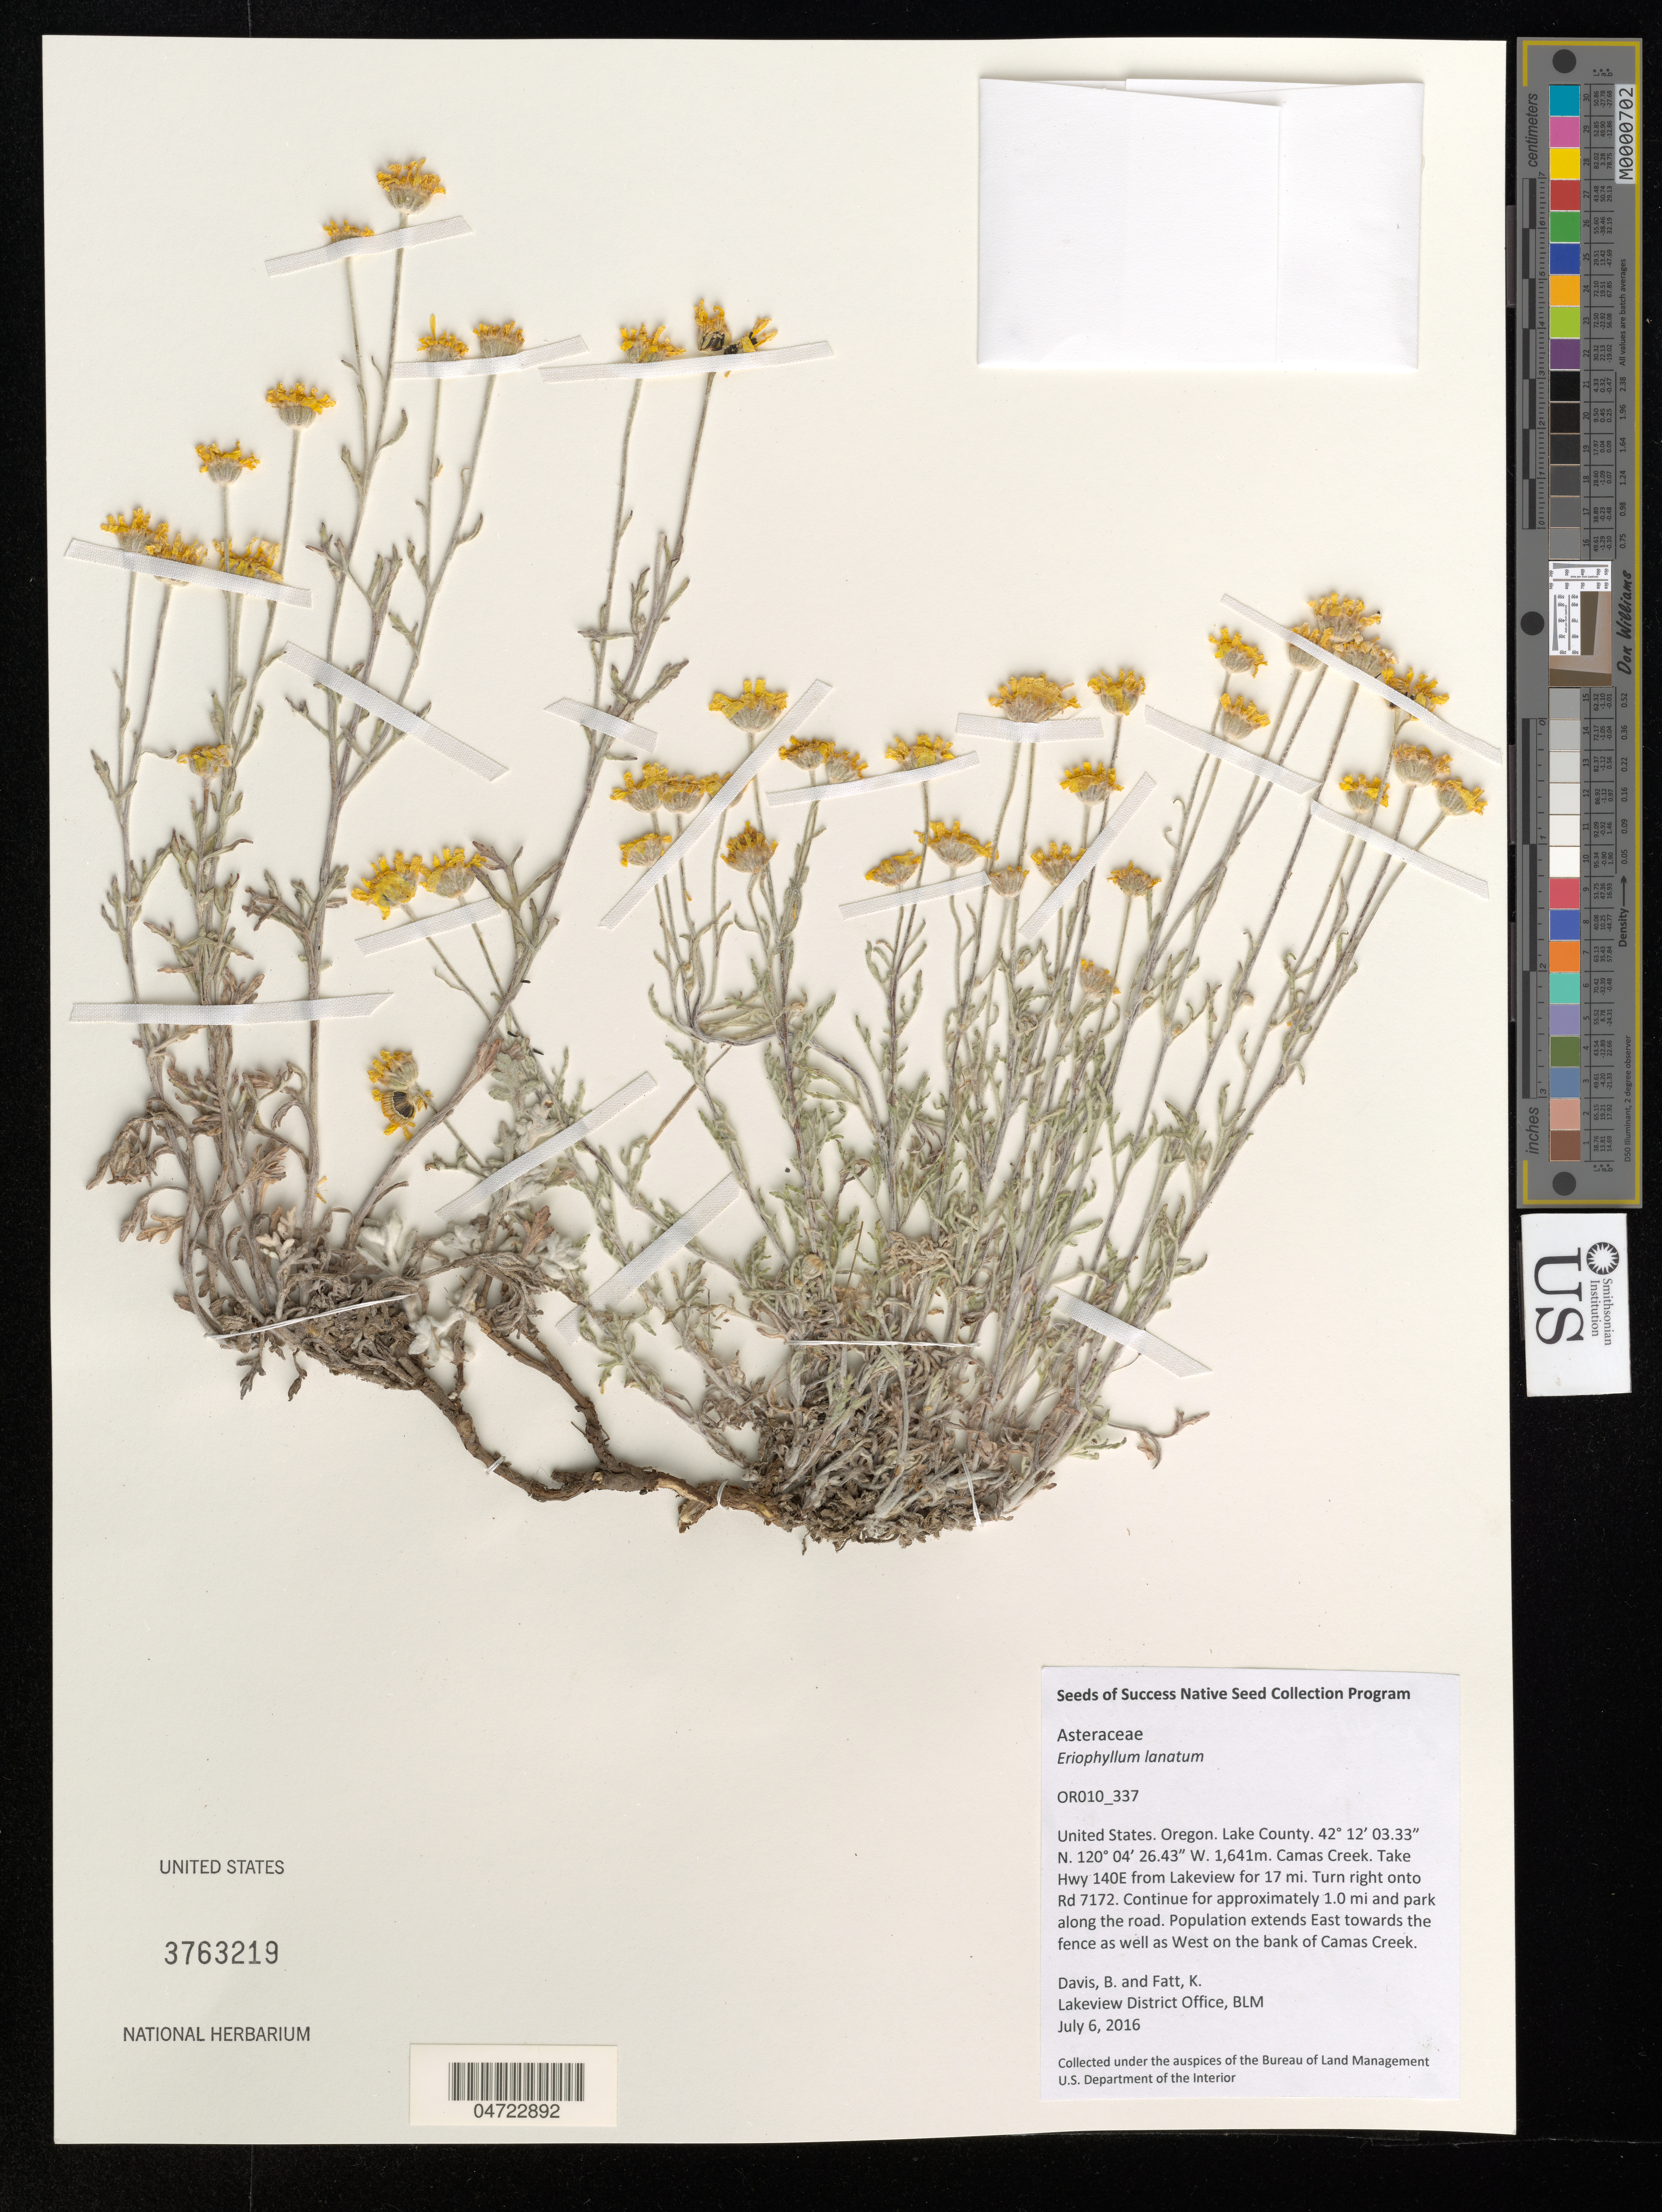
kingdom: Plantae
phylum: Tracheophyta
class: Magnoliopsida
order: Asterales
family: Asteraceae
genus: Eriophyllum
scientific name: Eriophyllum lanatum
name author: (Pursh) J. Forbes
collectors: B. Davis & K. Fatt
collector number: OR010_337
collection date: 2016-07-06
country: United States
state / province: Oregon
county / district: Lake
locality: Lake County. Camas Creek. Take Hwy 140E from Lakeview for 17 mi. Turn right onto Rd 7172. Continue for approximately 1.0 mi and park along the road. Population extends East towards the fence as well as West on the bank of Camas Creek.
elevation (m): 1641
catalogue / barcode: US 3763219